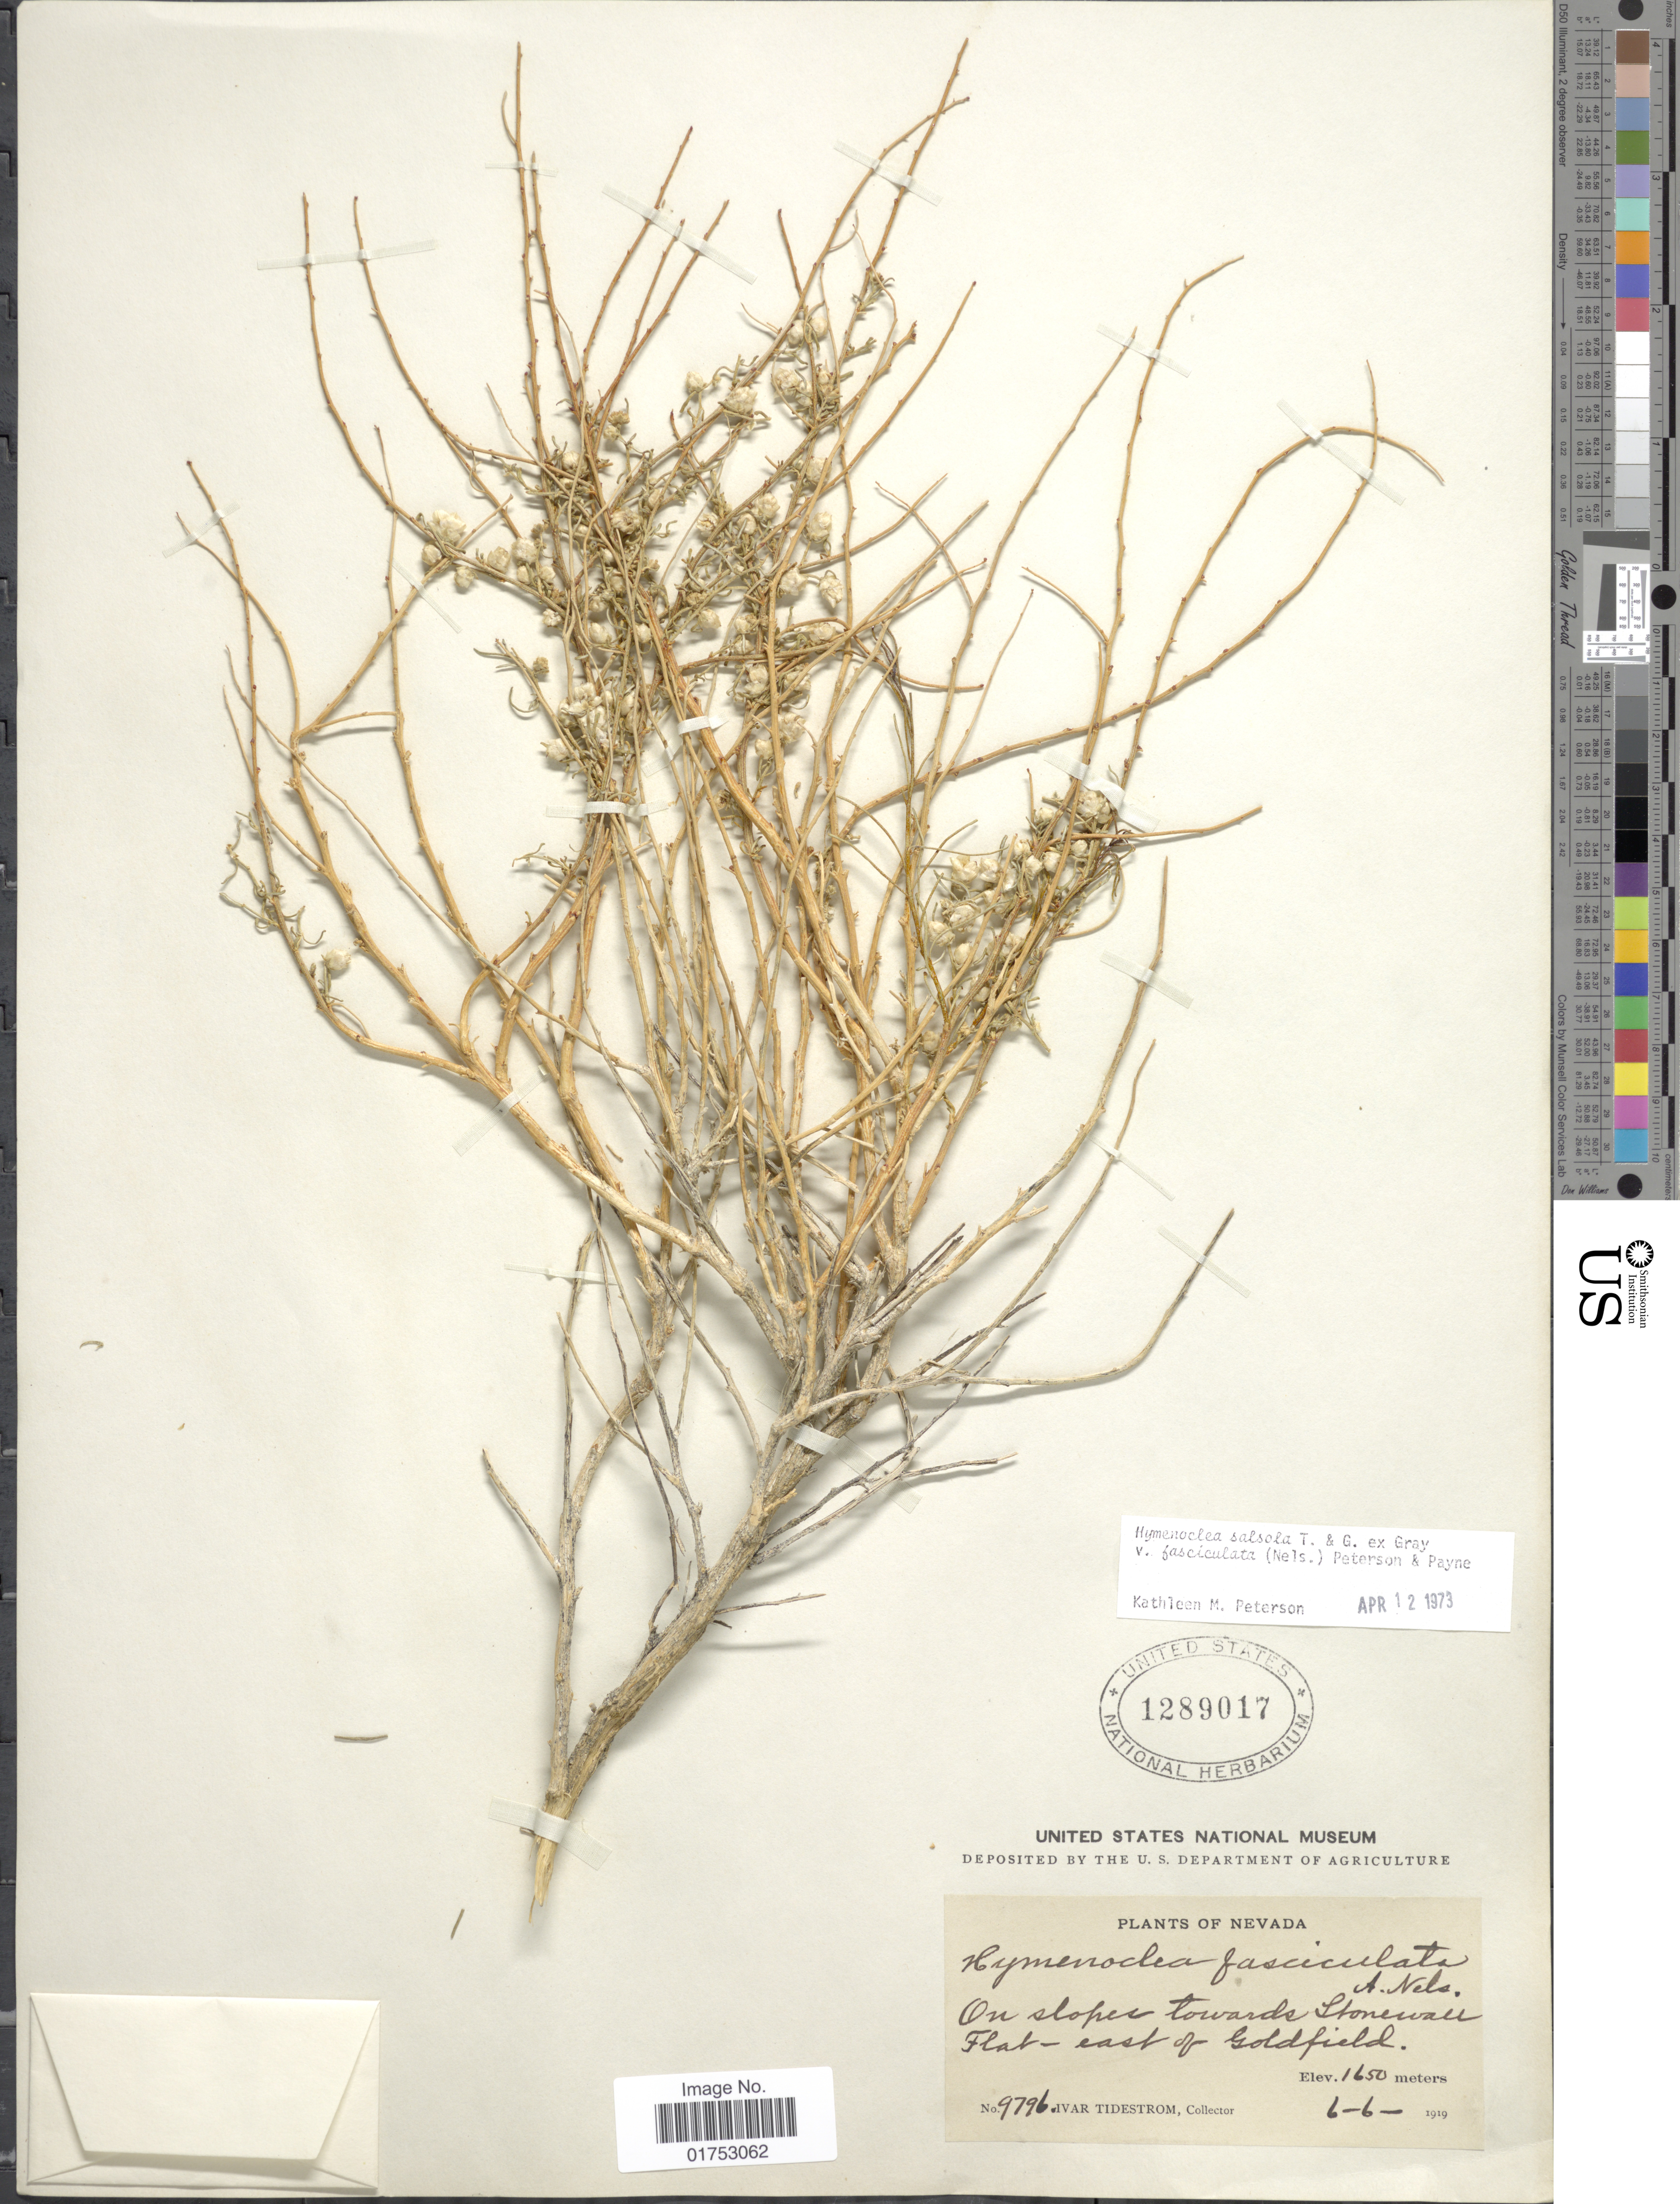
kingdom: Plantae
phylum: Tracheophyta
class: Magnoliopsida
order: Asterales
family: Asteraceae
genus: Hymenoclea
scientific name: Hymenoclea salsola var. fasciculata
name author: (A. Nelson) K.M. Peterson & W.W.Payne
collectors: I. F. Tidestrom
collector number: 9796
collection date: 1919-06-06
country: United States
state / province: Nevada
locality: Towards Stonewall Flat, east of Goldfield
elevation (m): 1650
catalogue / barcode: US 1289017